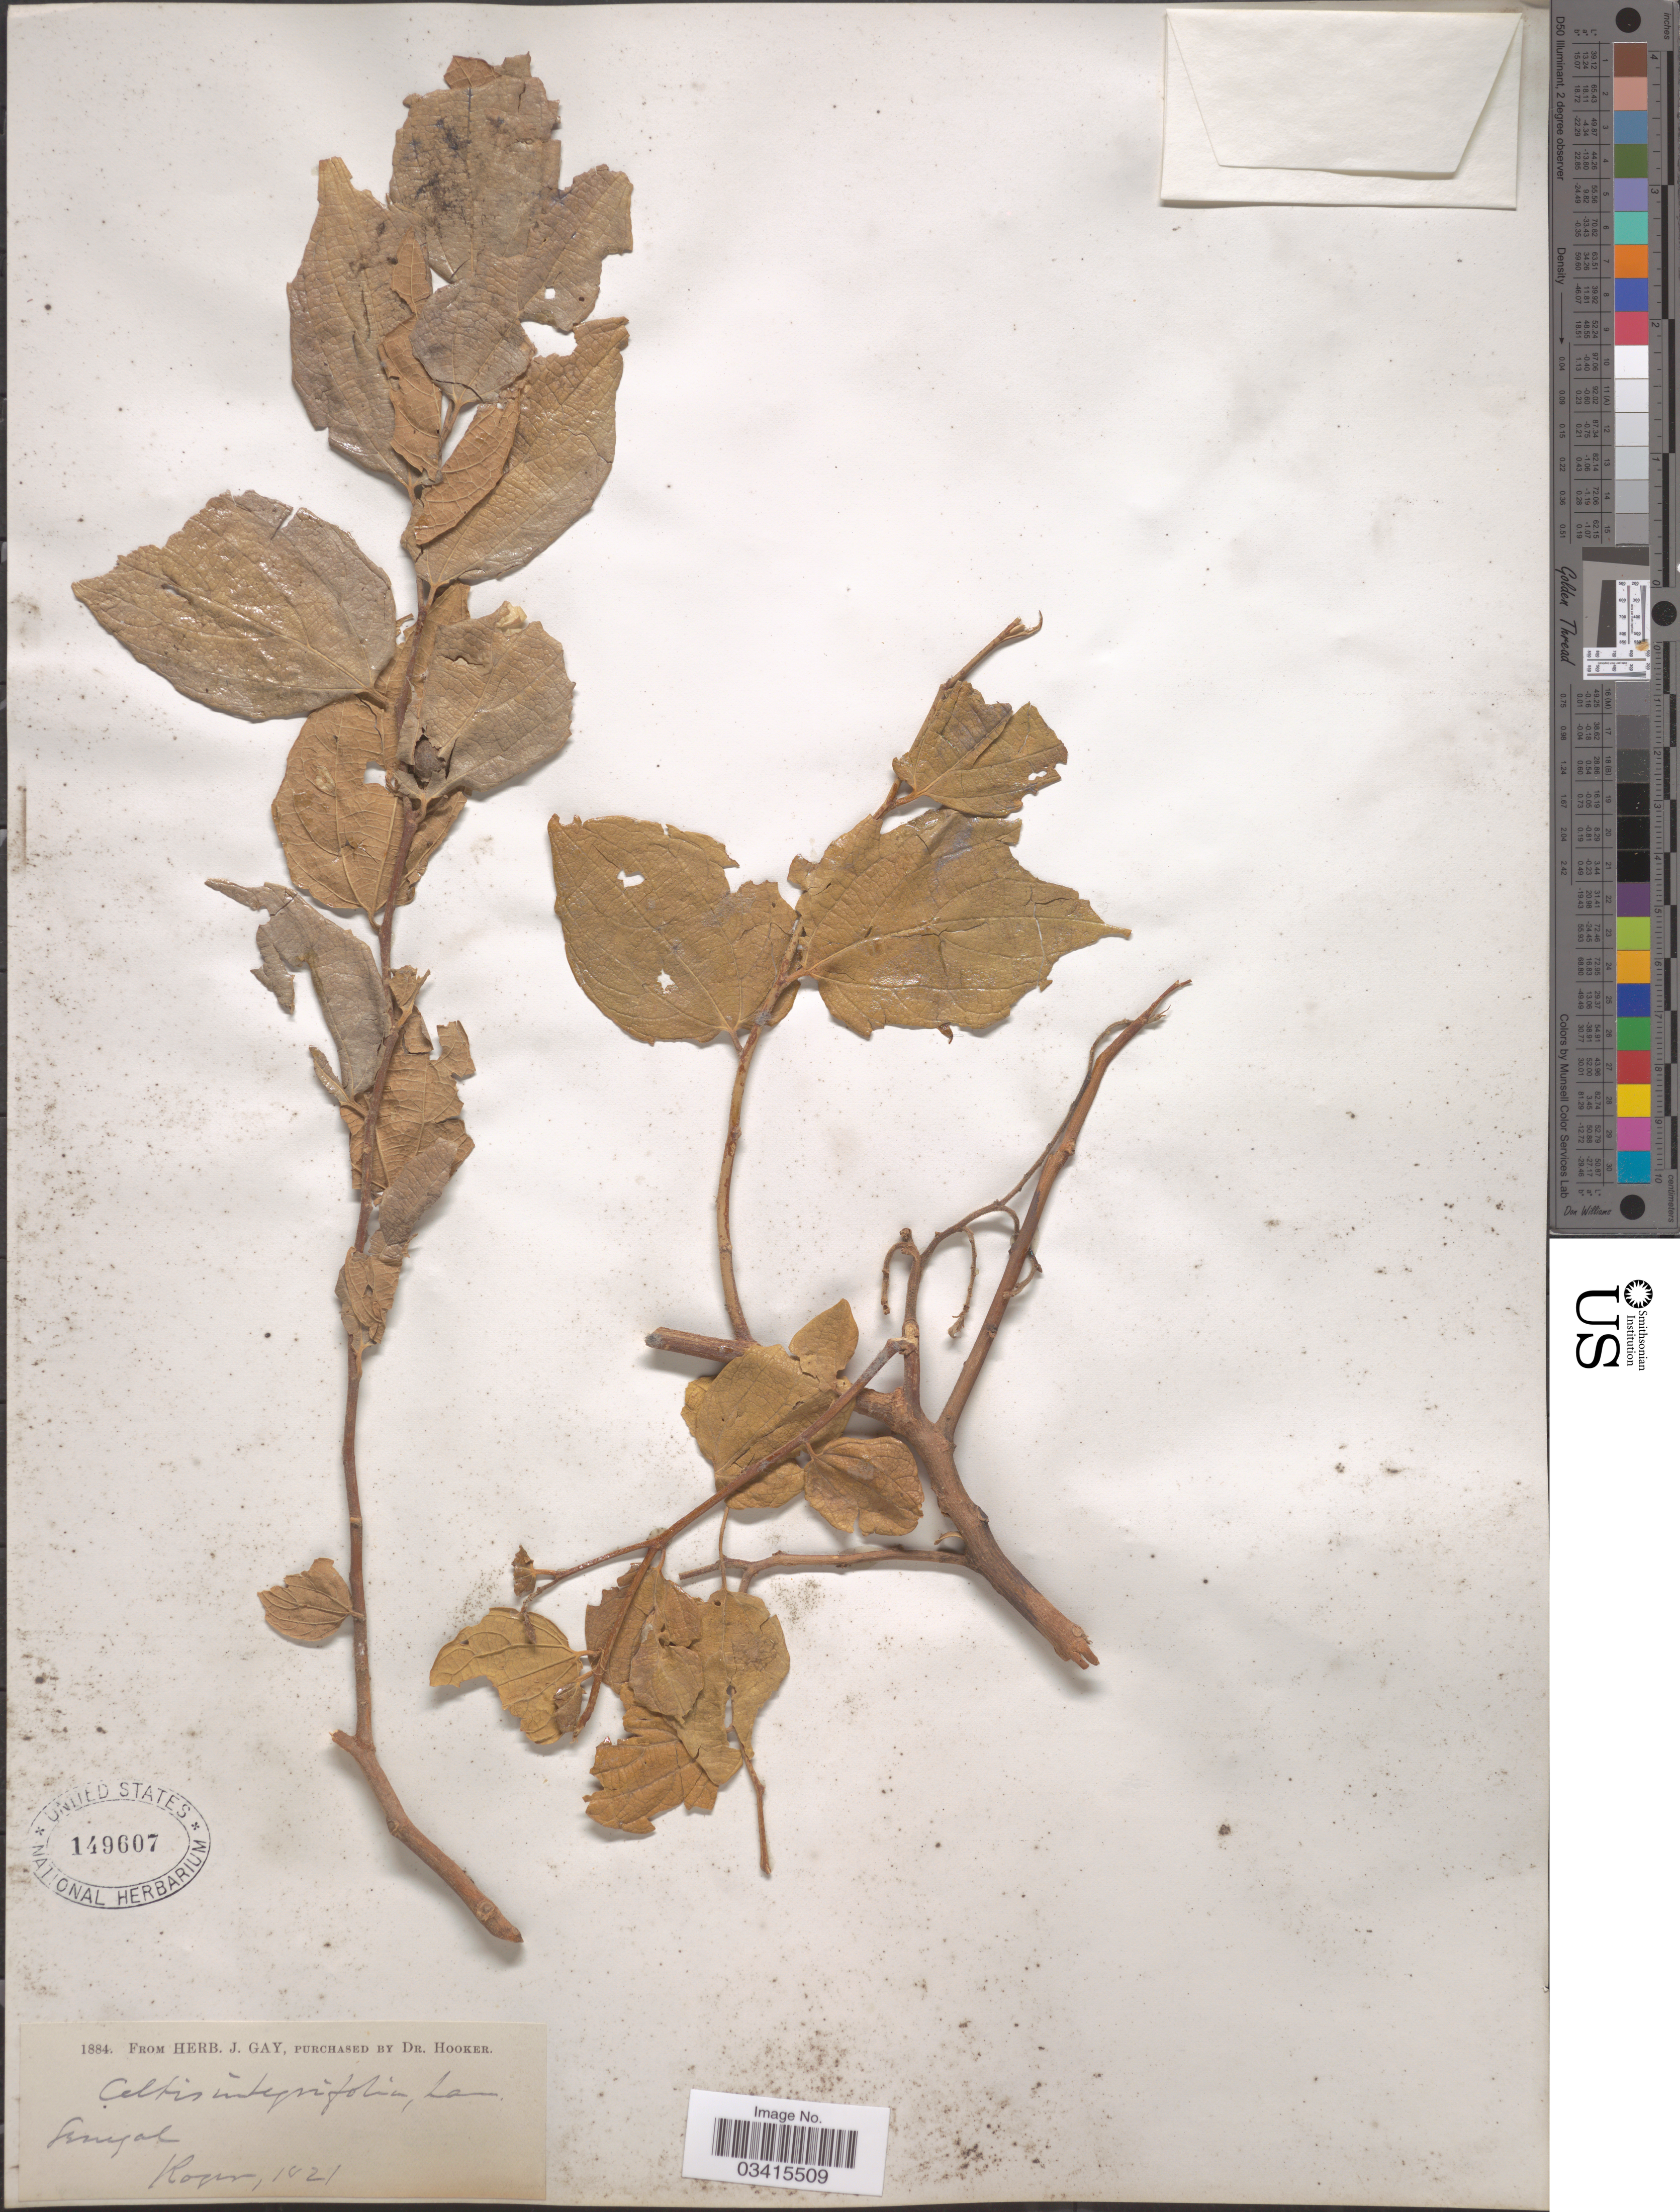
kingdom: Plantae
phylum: Tracheophyta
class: Magnoliopsida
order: Rosales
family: Cannabaceae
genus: Celtis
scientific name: Celtis toka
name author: (Forssk.) Hepper & J.R.I. Wood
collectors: -. Roger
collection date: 1821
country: Senegal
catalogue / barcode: US 149607